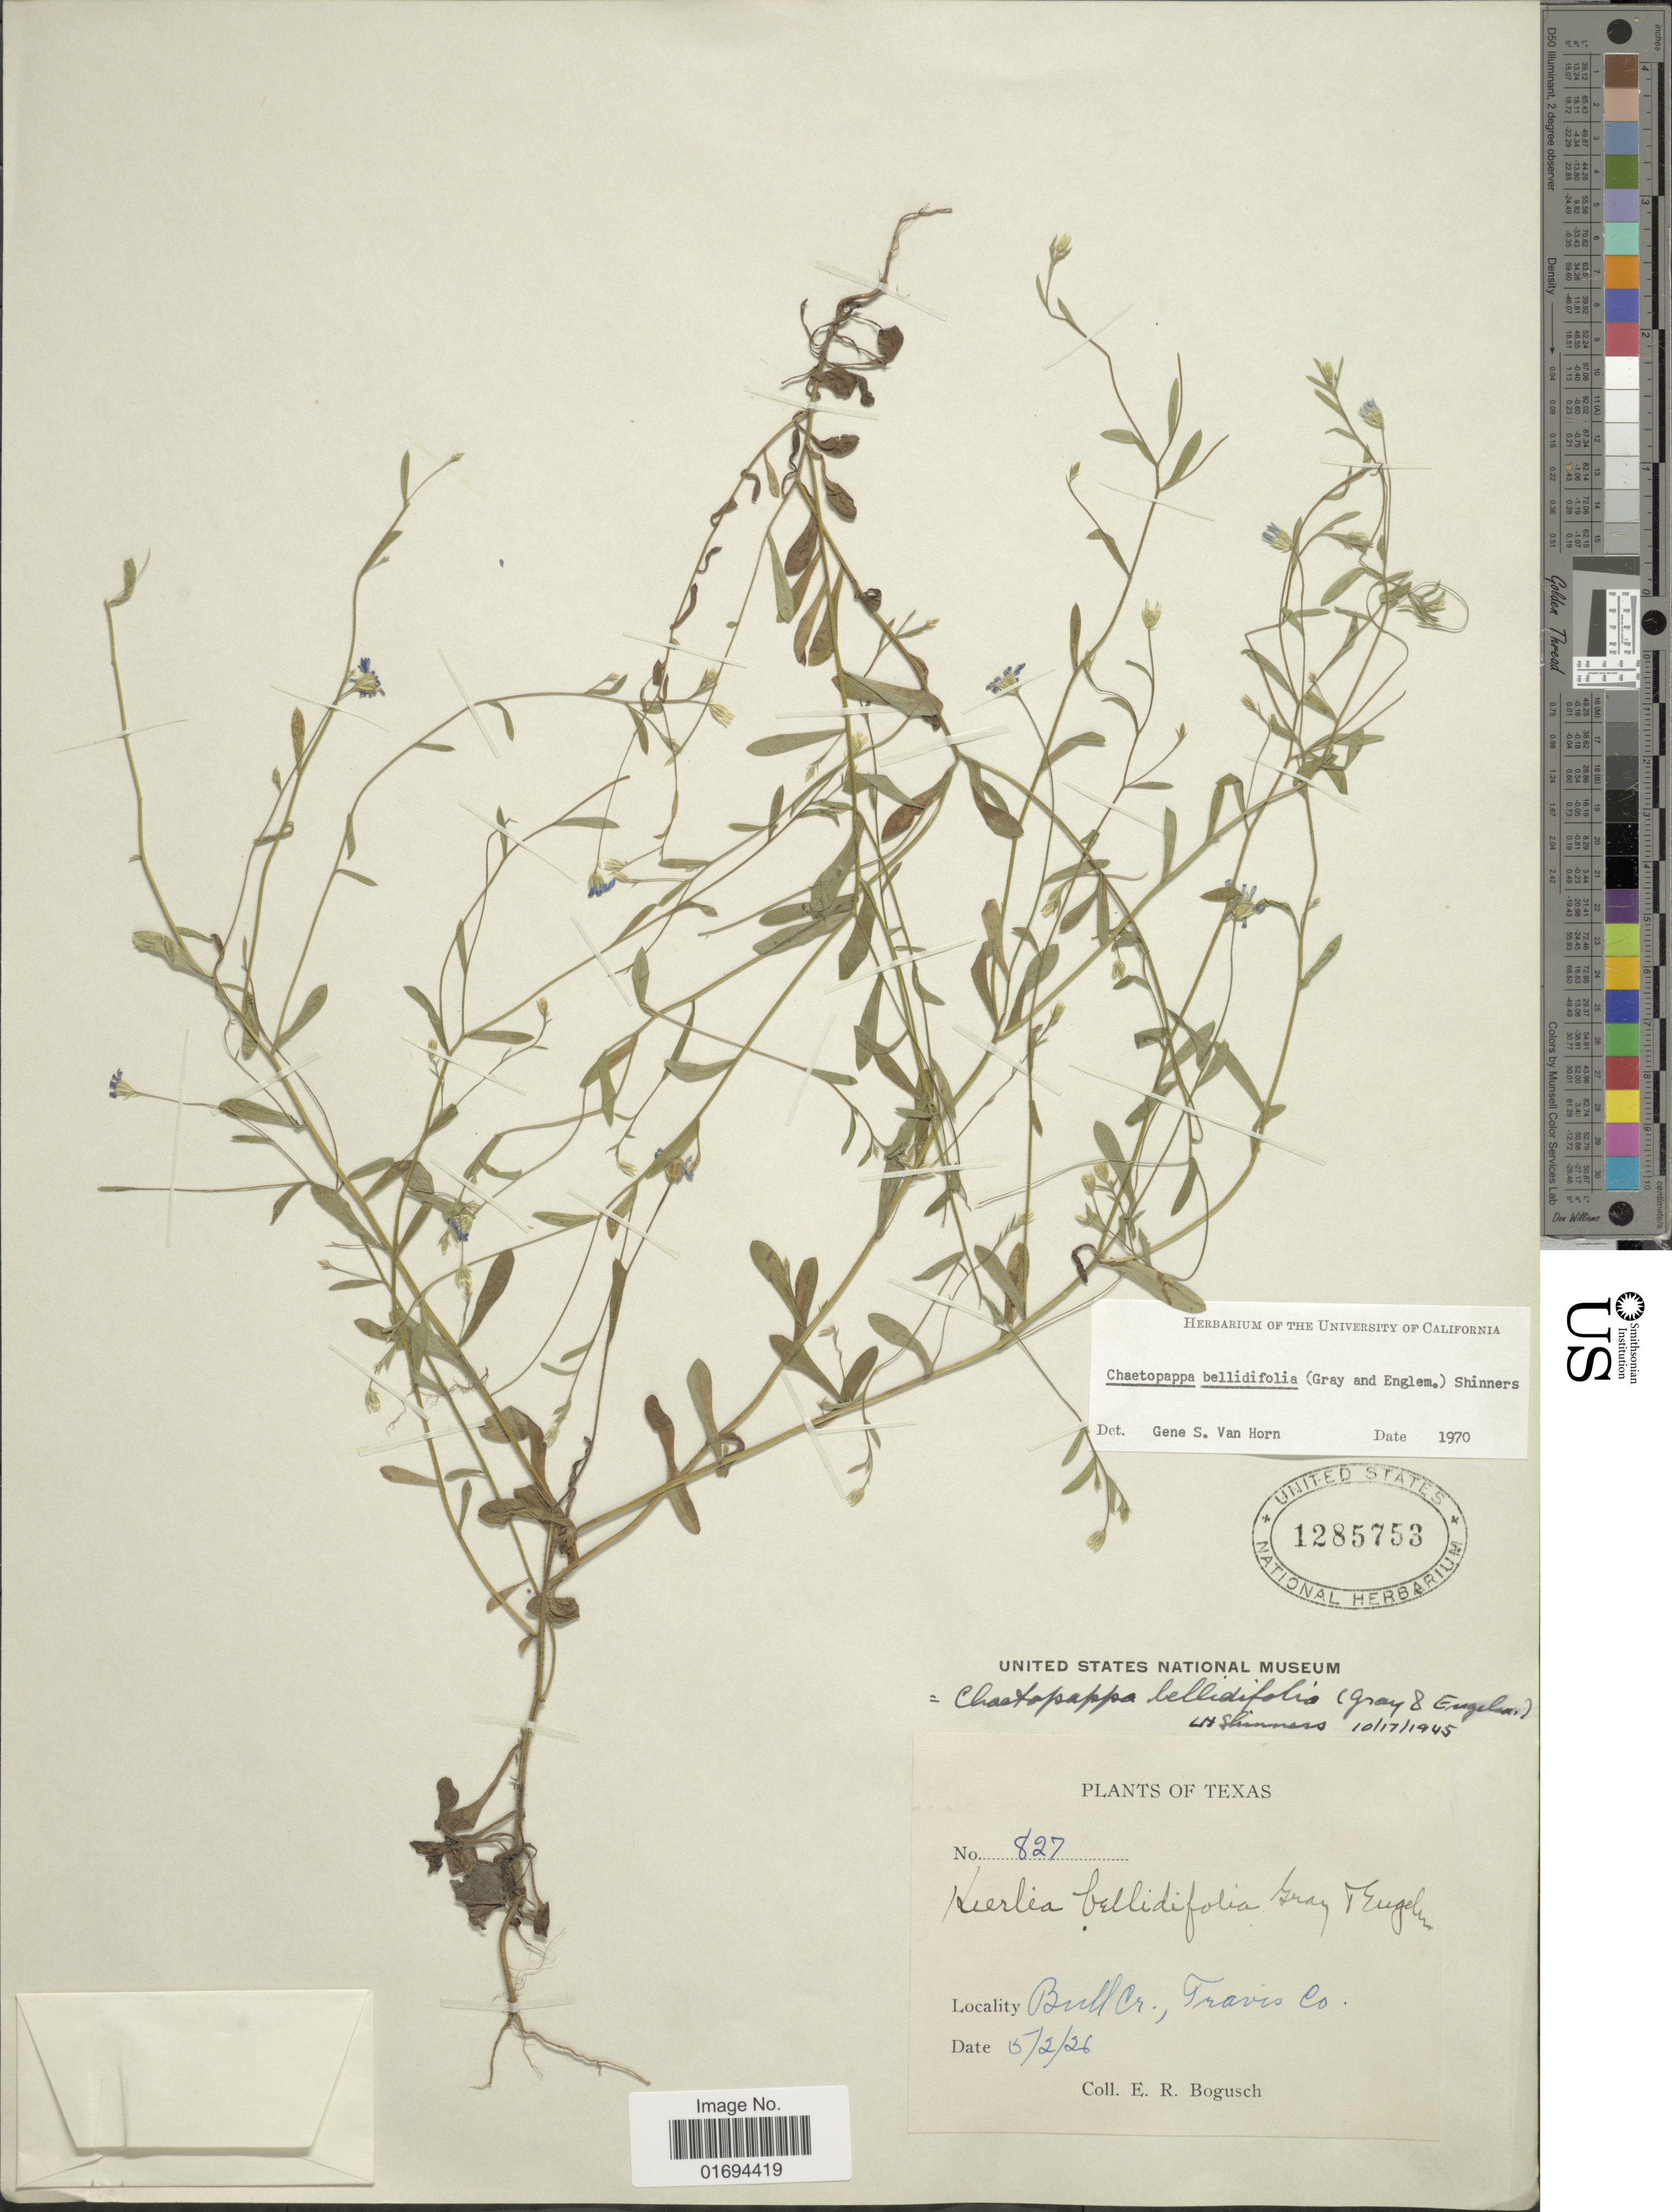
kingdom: Plantae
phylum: Tracheophyta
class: Magnoliopsida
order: Asterales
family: Asteraceae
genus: Chaetopappa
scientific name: Chaetopappa bellidifolia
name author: (A. Gray) Shinners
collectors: E. Bogusch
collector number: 827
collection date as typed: Transcribed d/m/y: 2/5/26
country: United States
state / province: Texas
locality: Buller, Travis Co.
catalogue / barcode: US 1285753